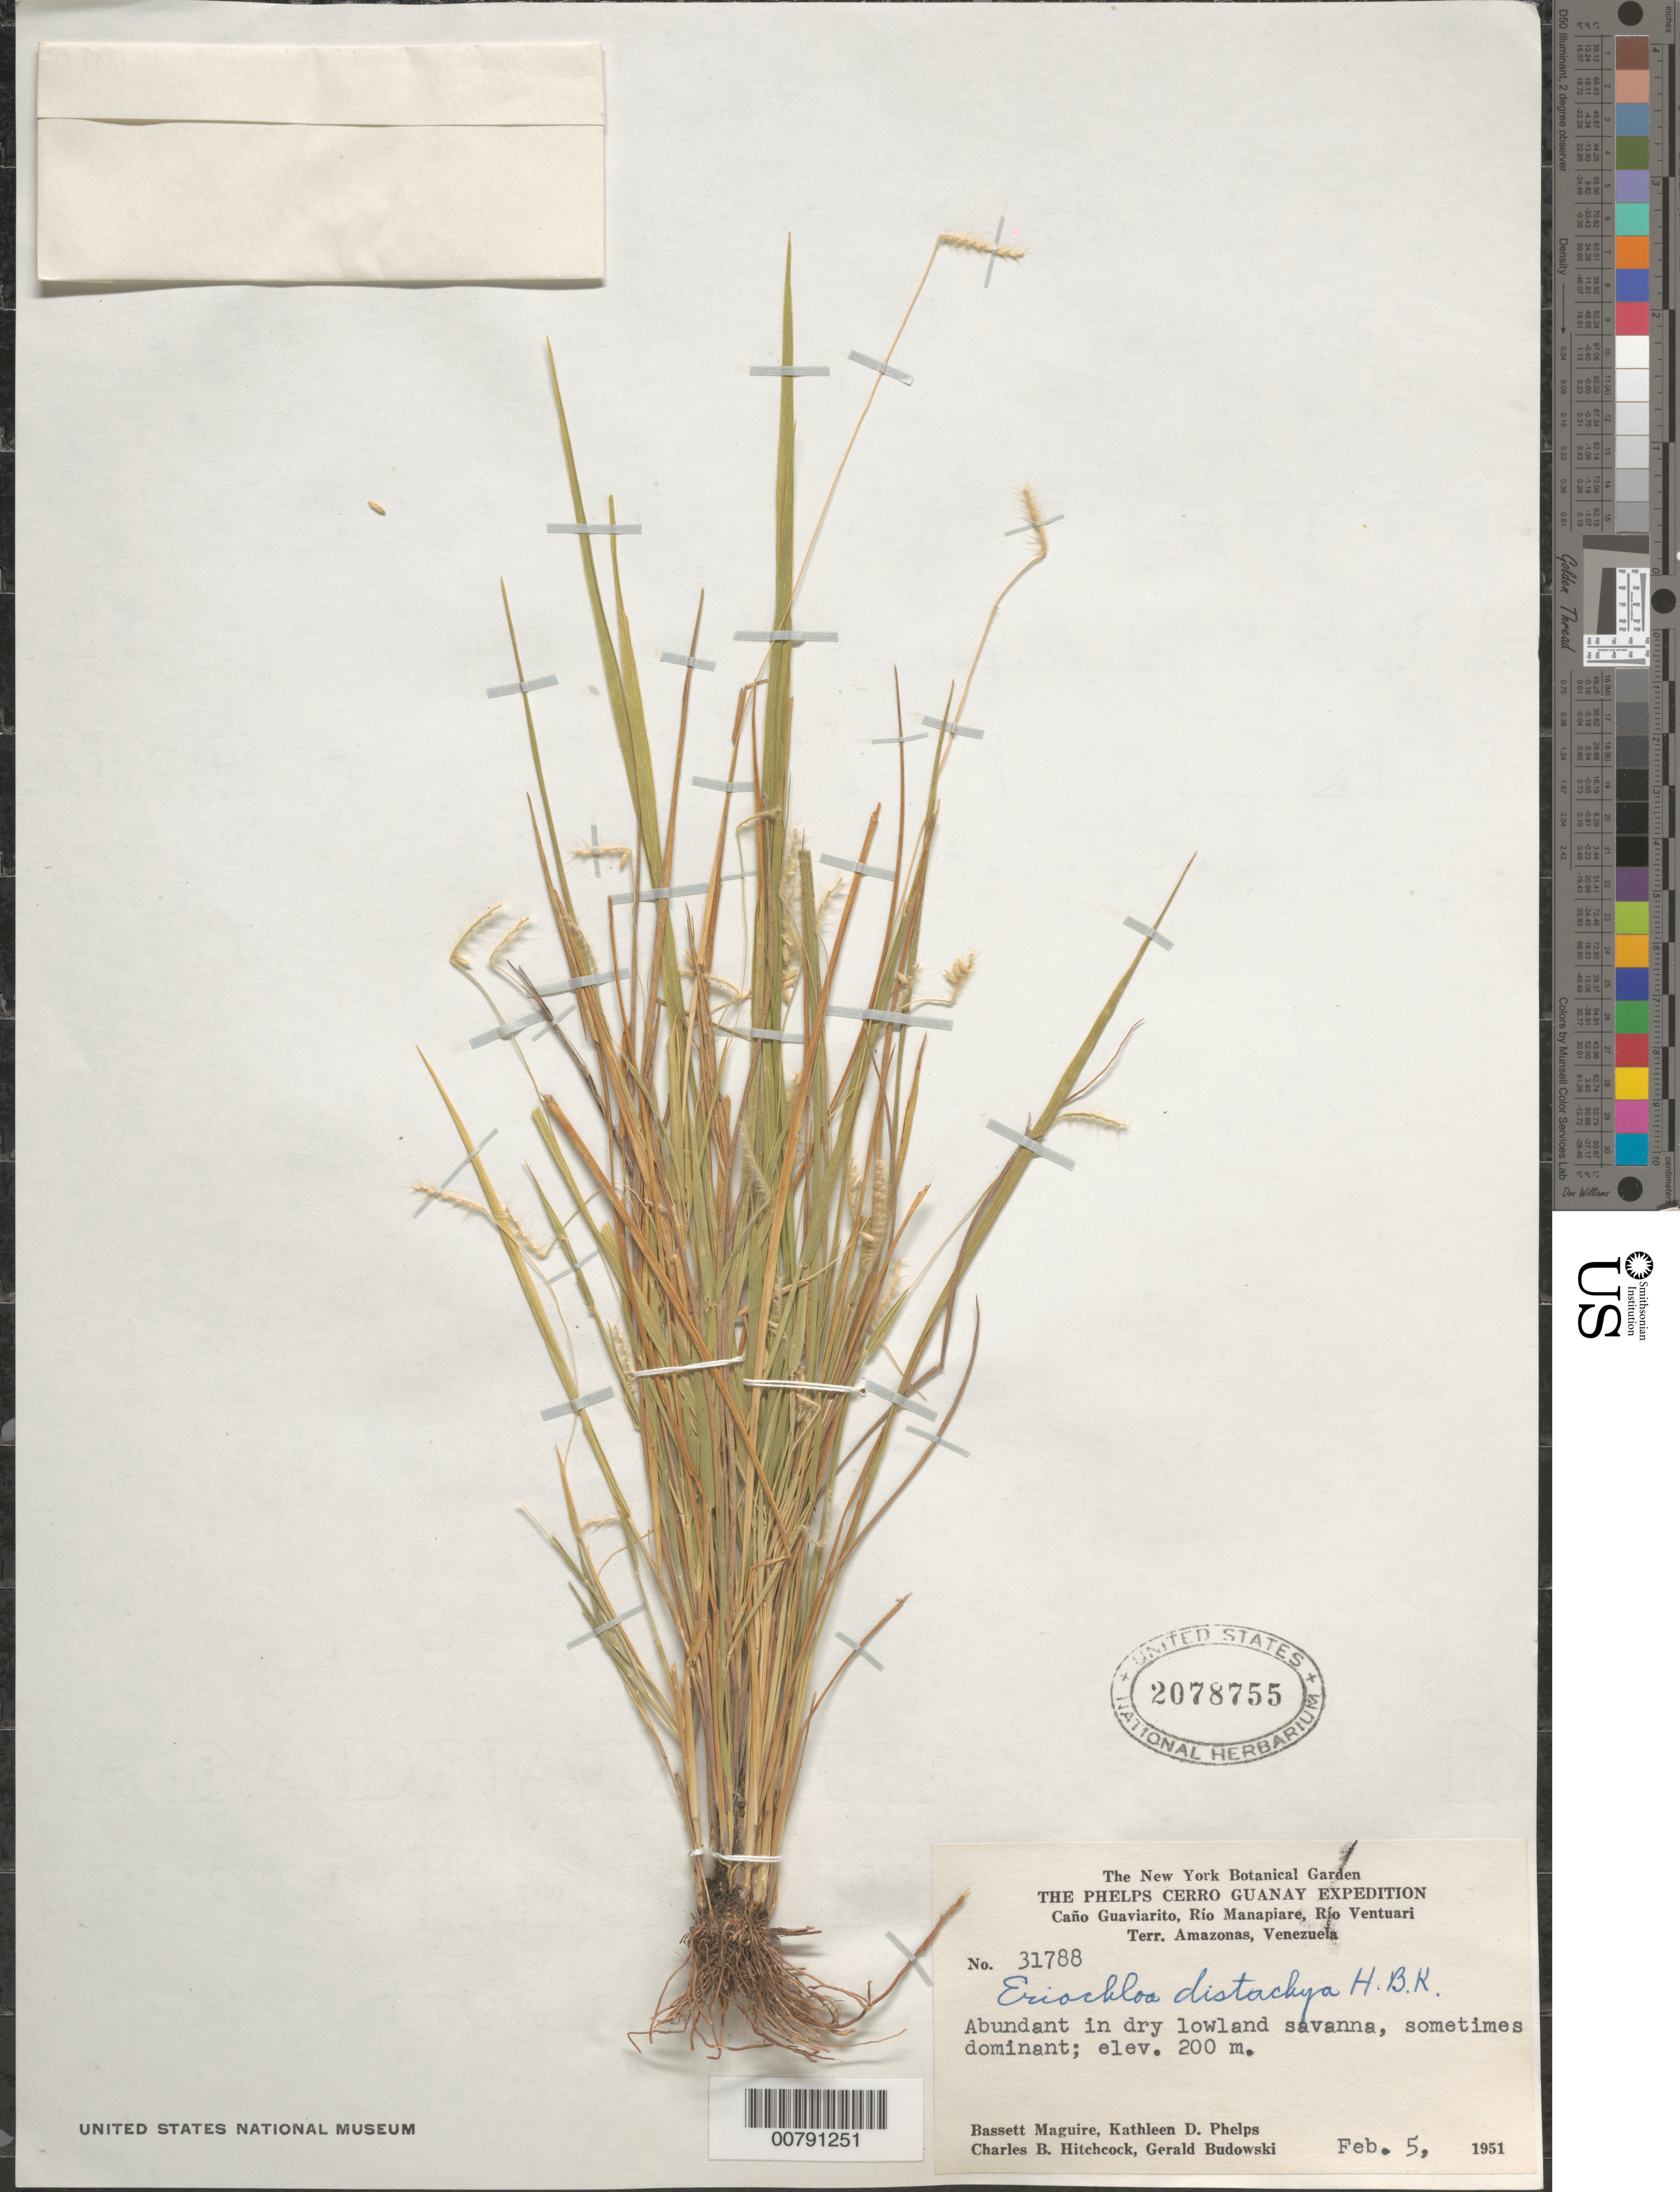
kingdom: Plantae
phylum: Tracheophyta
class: Liliopsida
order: Poales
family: Poaceae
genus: Eriochloa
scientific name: Eriochloa distachya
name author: Kunth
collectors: B. Maguire, K. D. Phelps, C. B. Hitchcock & G. Budowski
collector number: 31788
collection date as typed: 5-Feb-51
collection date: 1951-02-05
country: Venezuela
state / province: Amazonas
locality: Caño Guaviarito, Río Manapiare, Río Ventuari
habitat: Dry lowland savanna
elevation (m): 200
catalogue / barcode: US 2078755